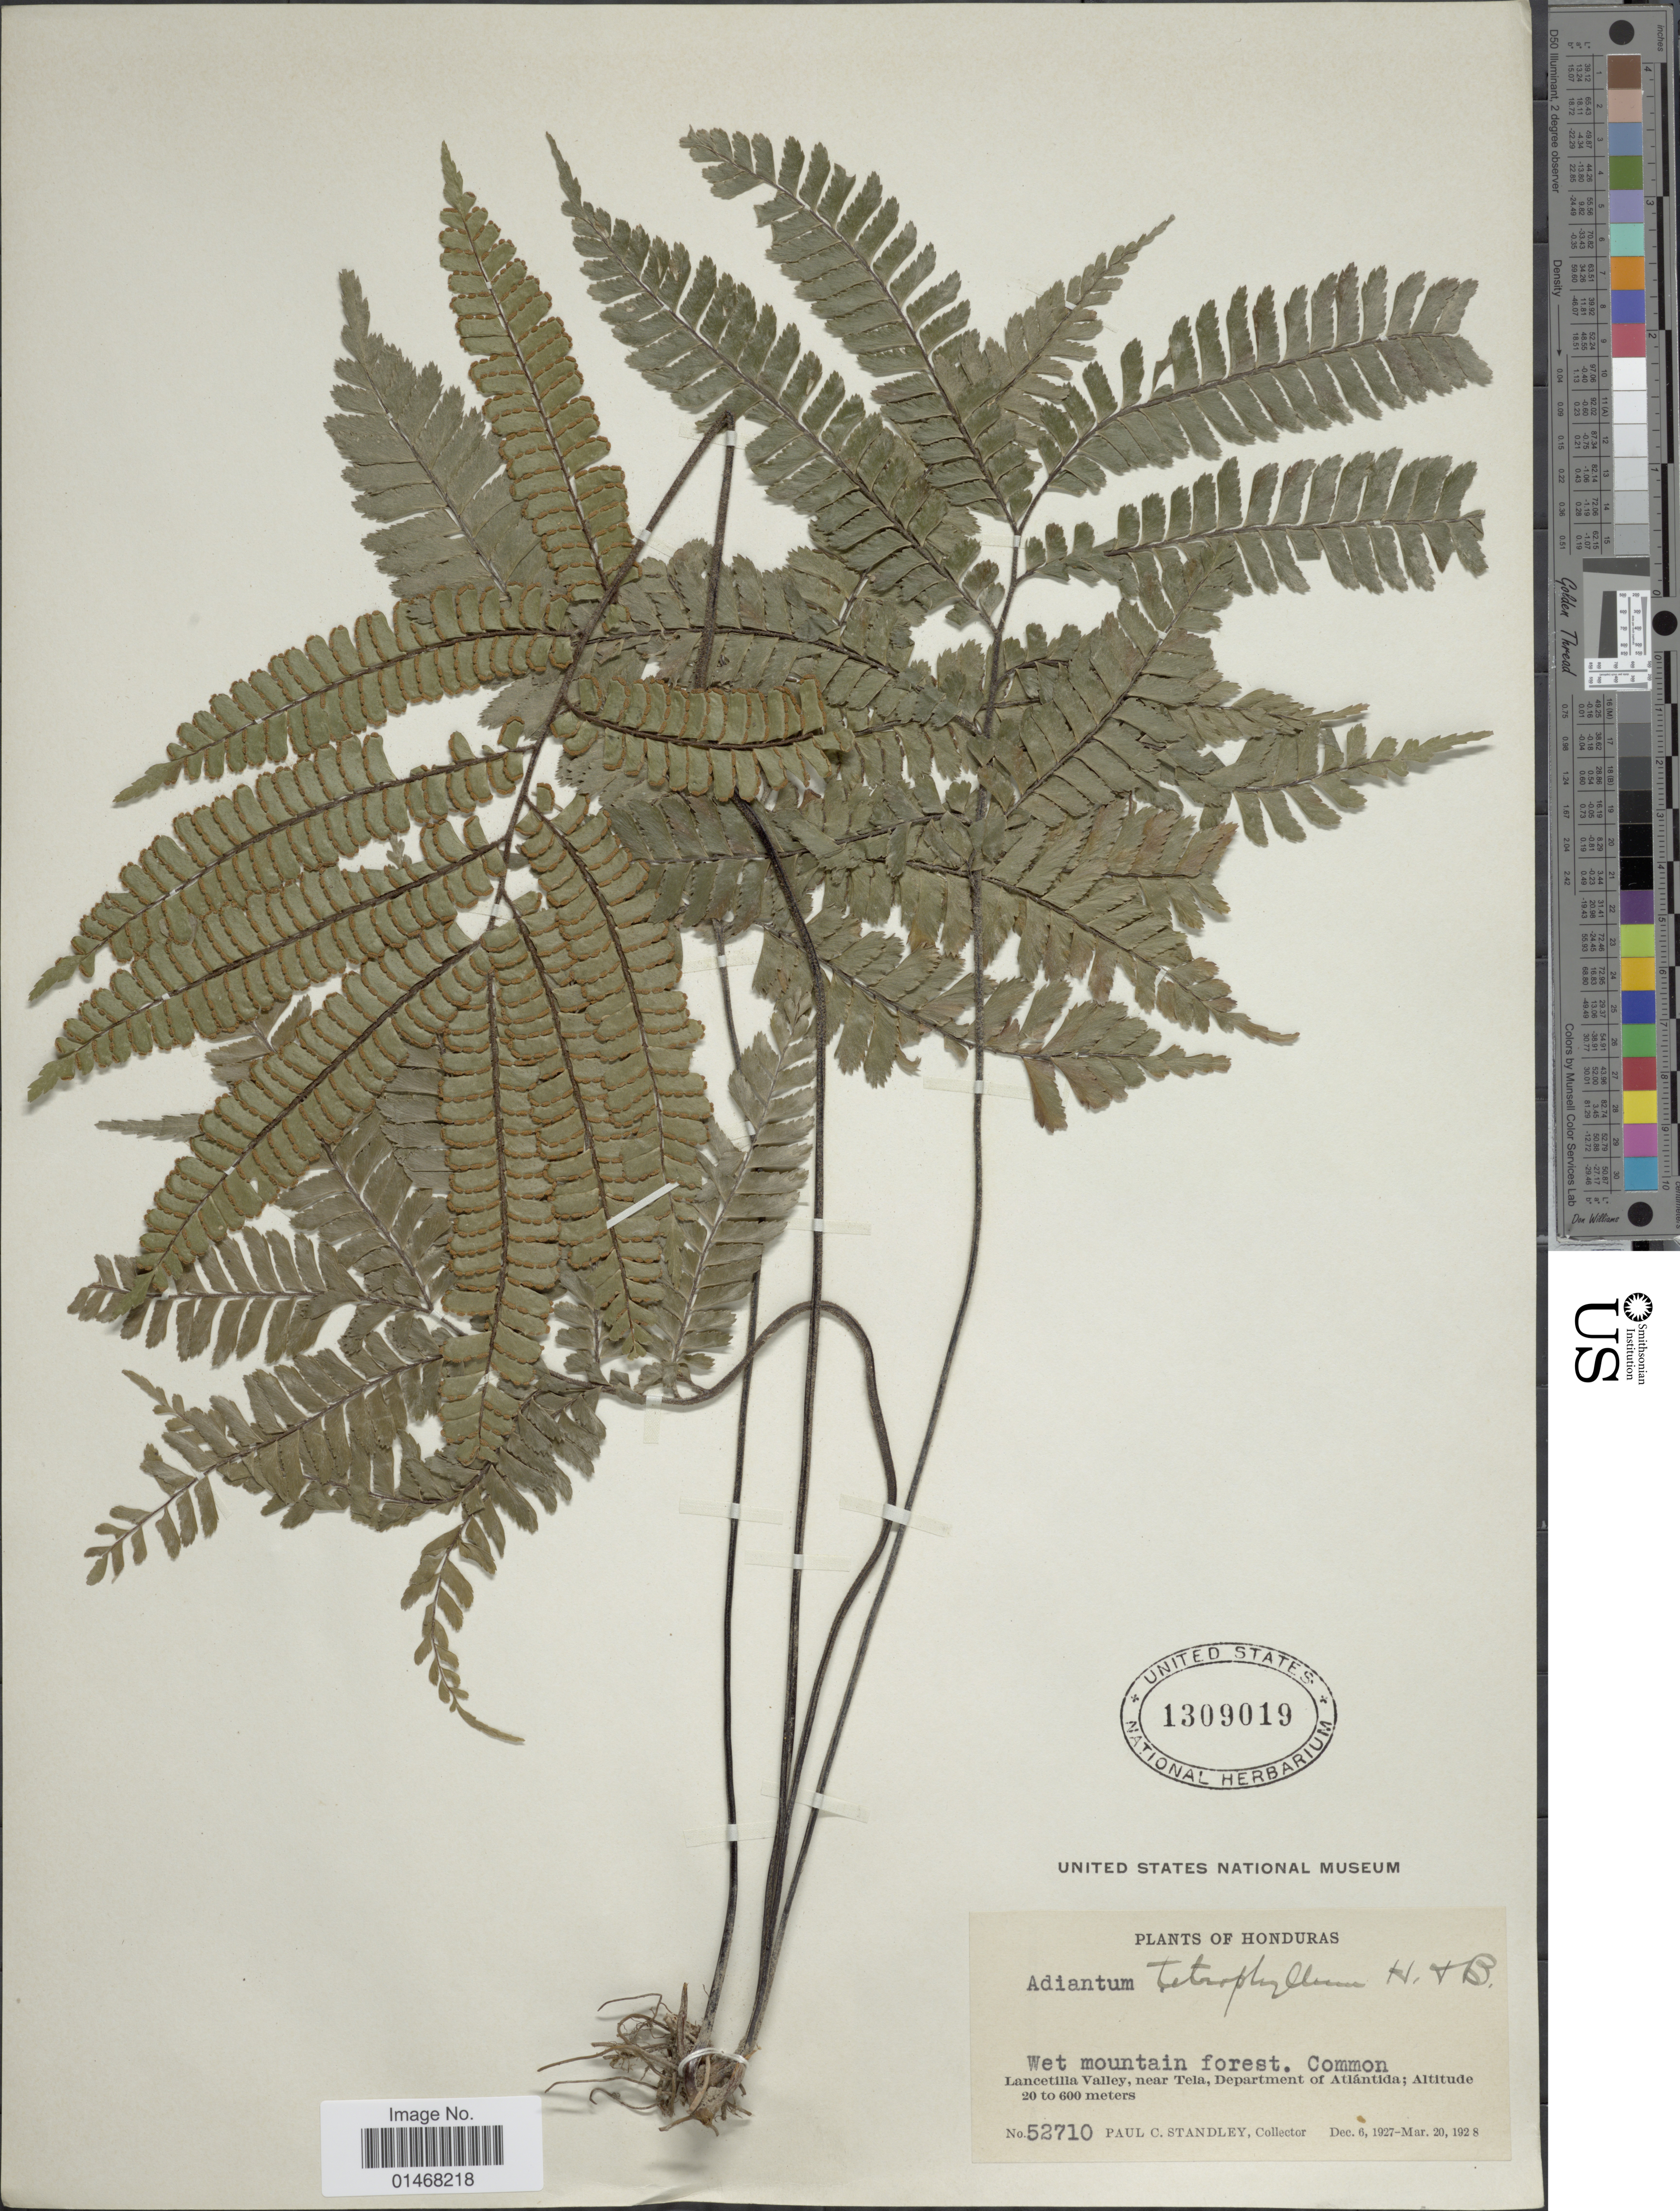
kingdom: Plantae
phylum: Tracheophyta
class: Polypodiopsida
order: Polypodiales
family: Pteridaceae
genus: Adiantum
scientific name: Adiantum tetraphyllum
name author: Humb. & Bonpl. ex Willd.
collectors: P. C. Standley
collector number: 52710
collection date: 1927-12-06/1928-03-20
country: Honduras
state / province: Atlántida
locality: Lancetilla Valley, near Tela, Department of Atlántida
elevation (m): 20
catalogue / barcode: US 1309019